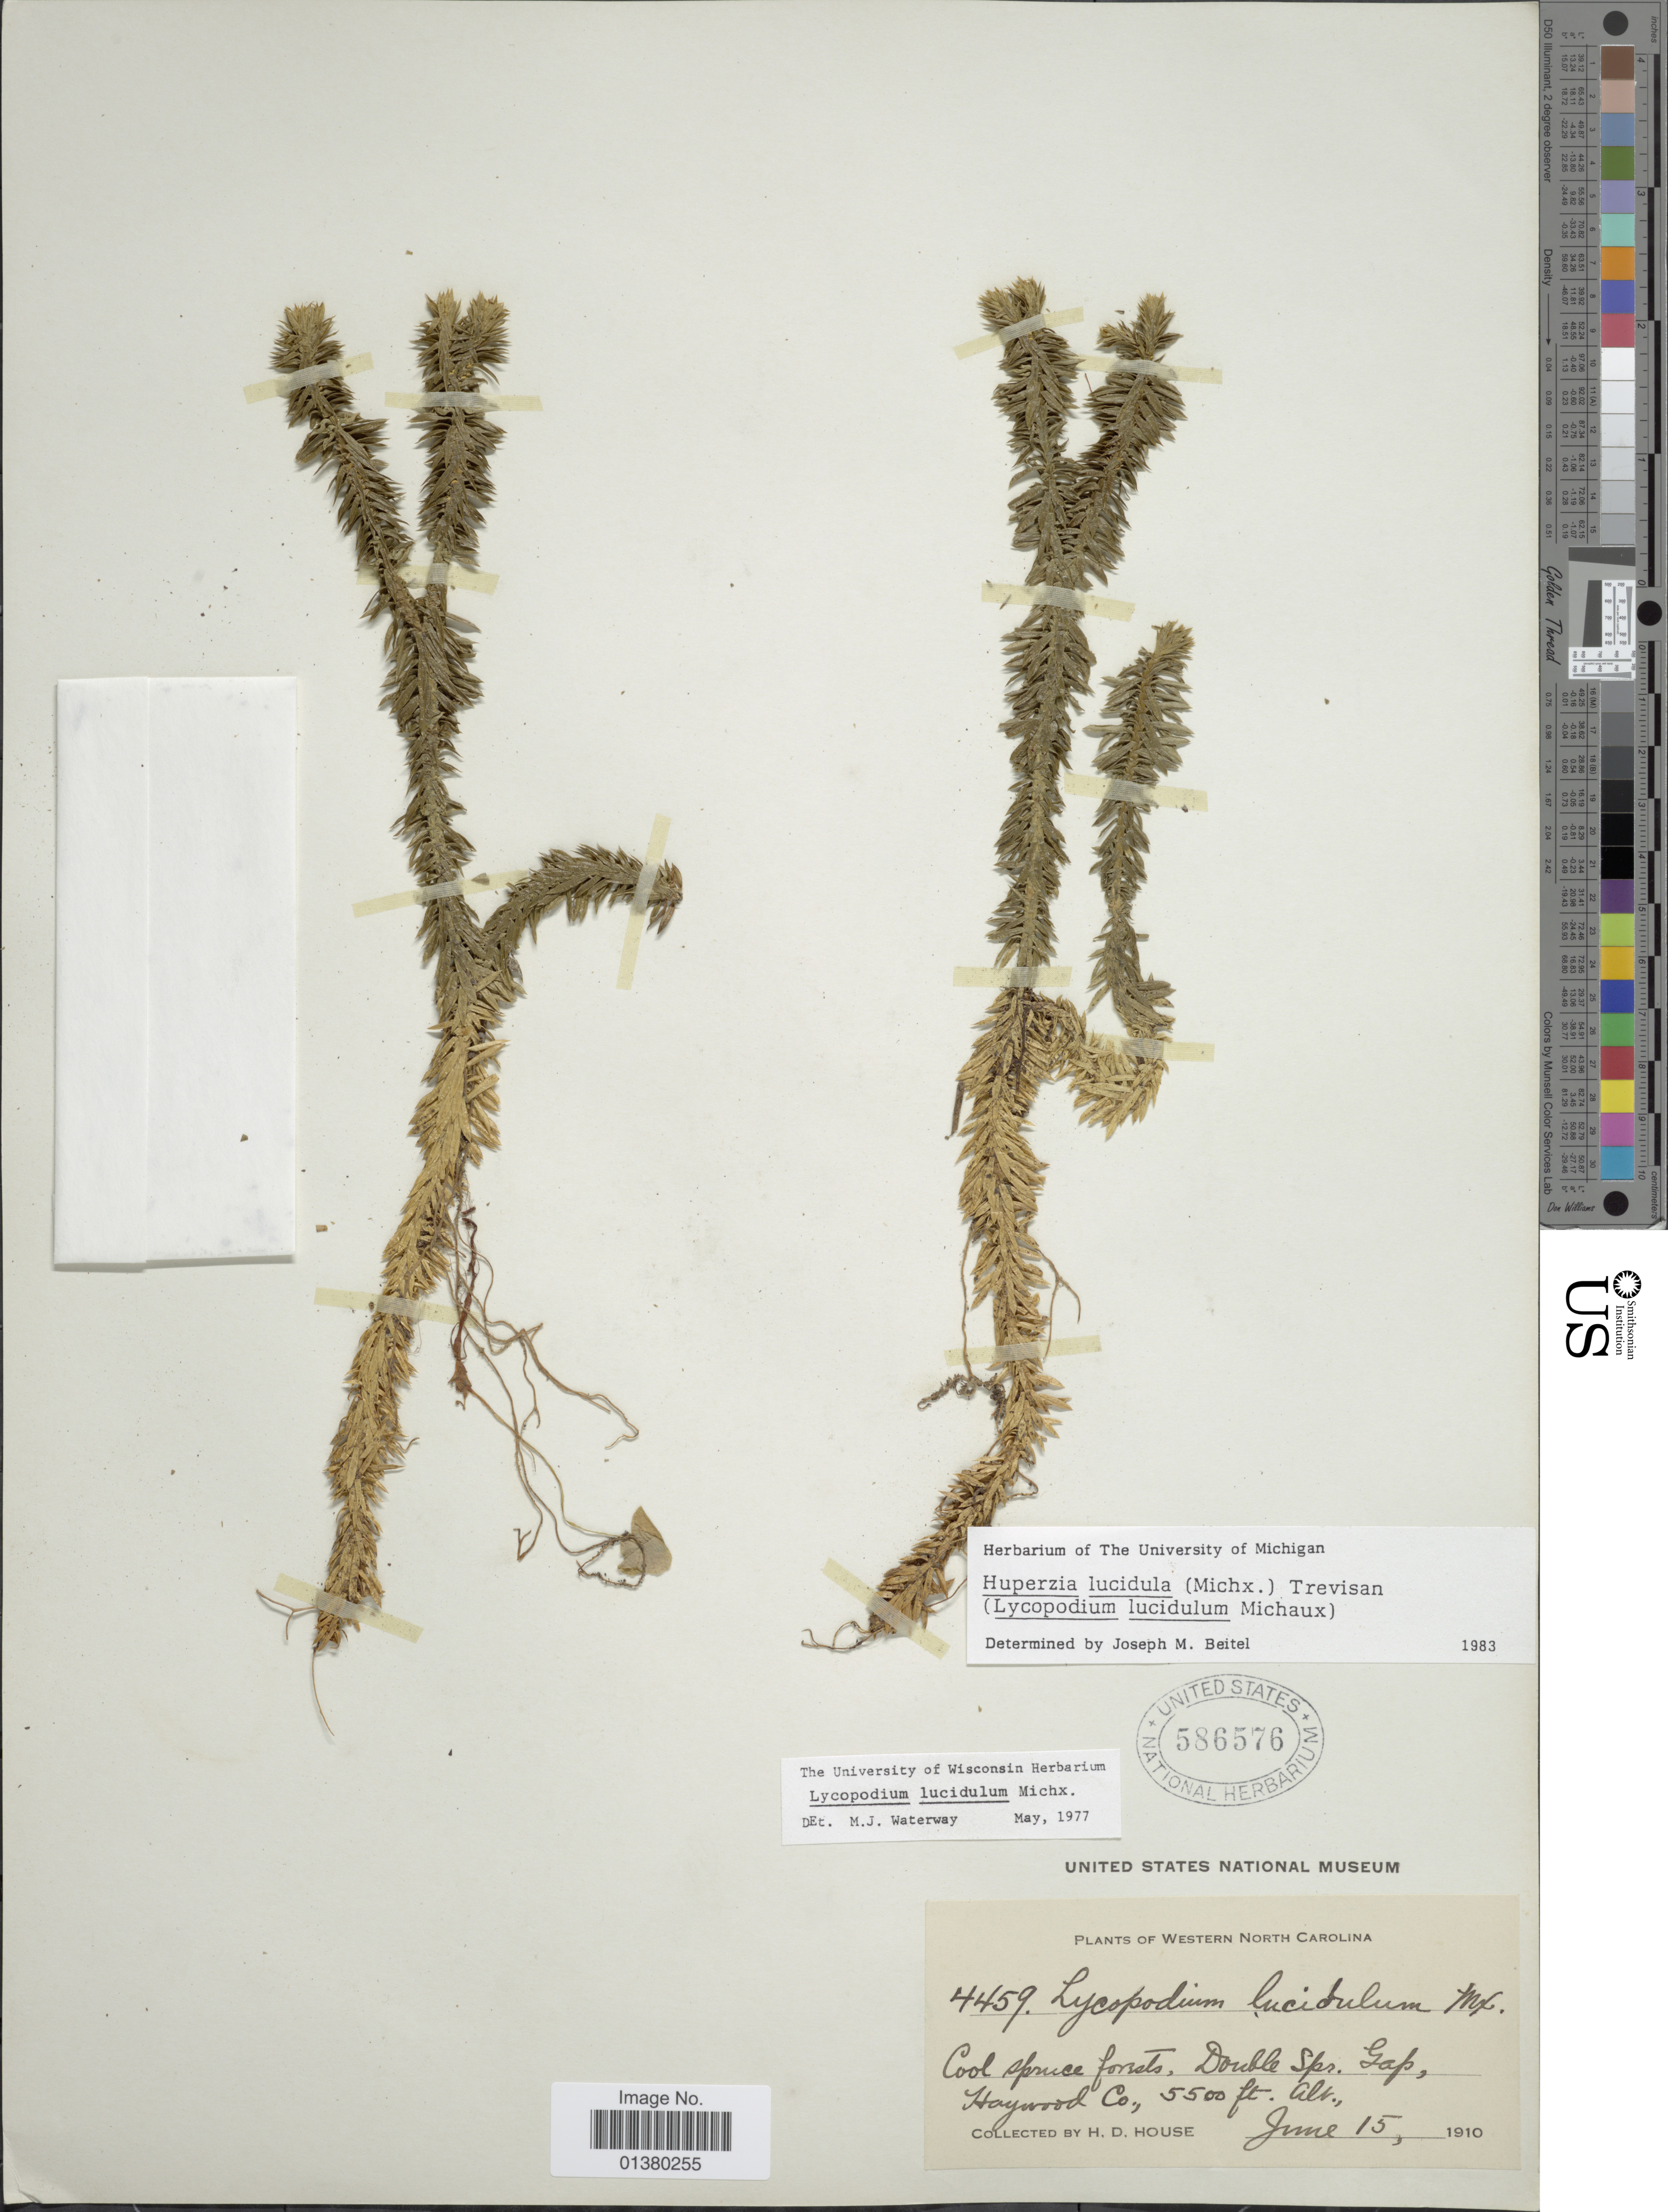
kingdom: Plantae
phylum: Tracheophyta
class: Lycopodiopsida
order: Lycopodiales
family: Lycopodiaceae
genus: Huperzia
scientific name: Huperzia lucidula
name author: (Michx.) Trevis.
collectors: H. D. House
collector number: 4459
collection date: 1910-06-15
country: United States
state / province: North Carolina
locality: Western North carolina, Cool spruce forest, Double Spr. Gap, Staywood Co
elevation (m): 1676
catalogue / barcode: US 586576